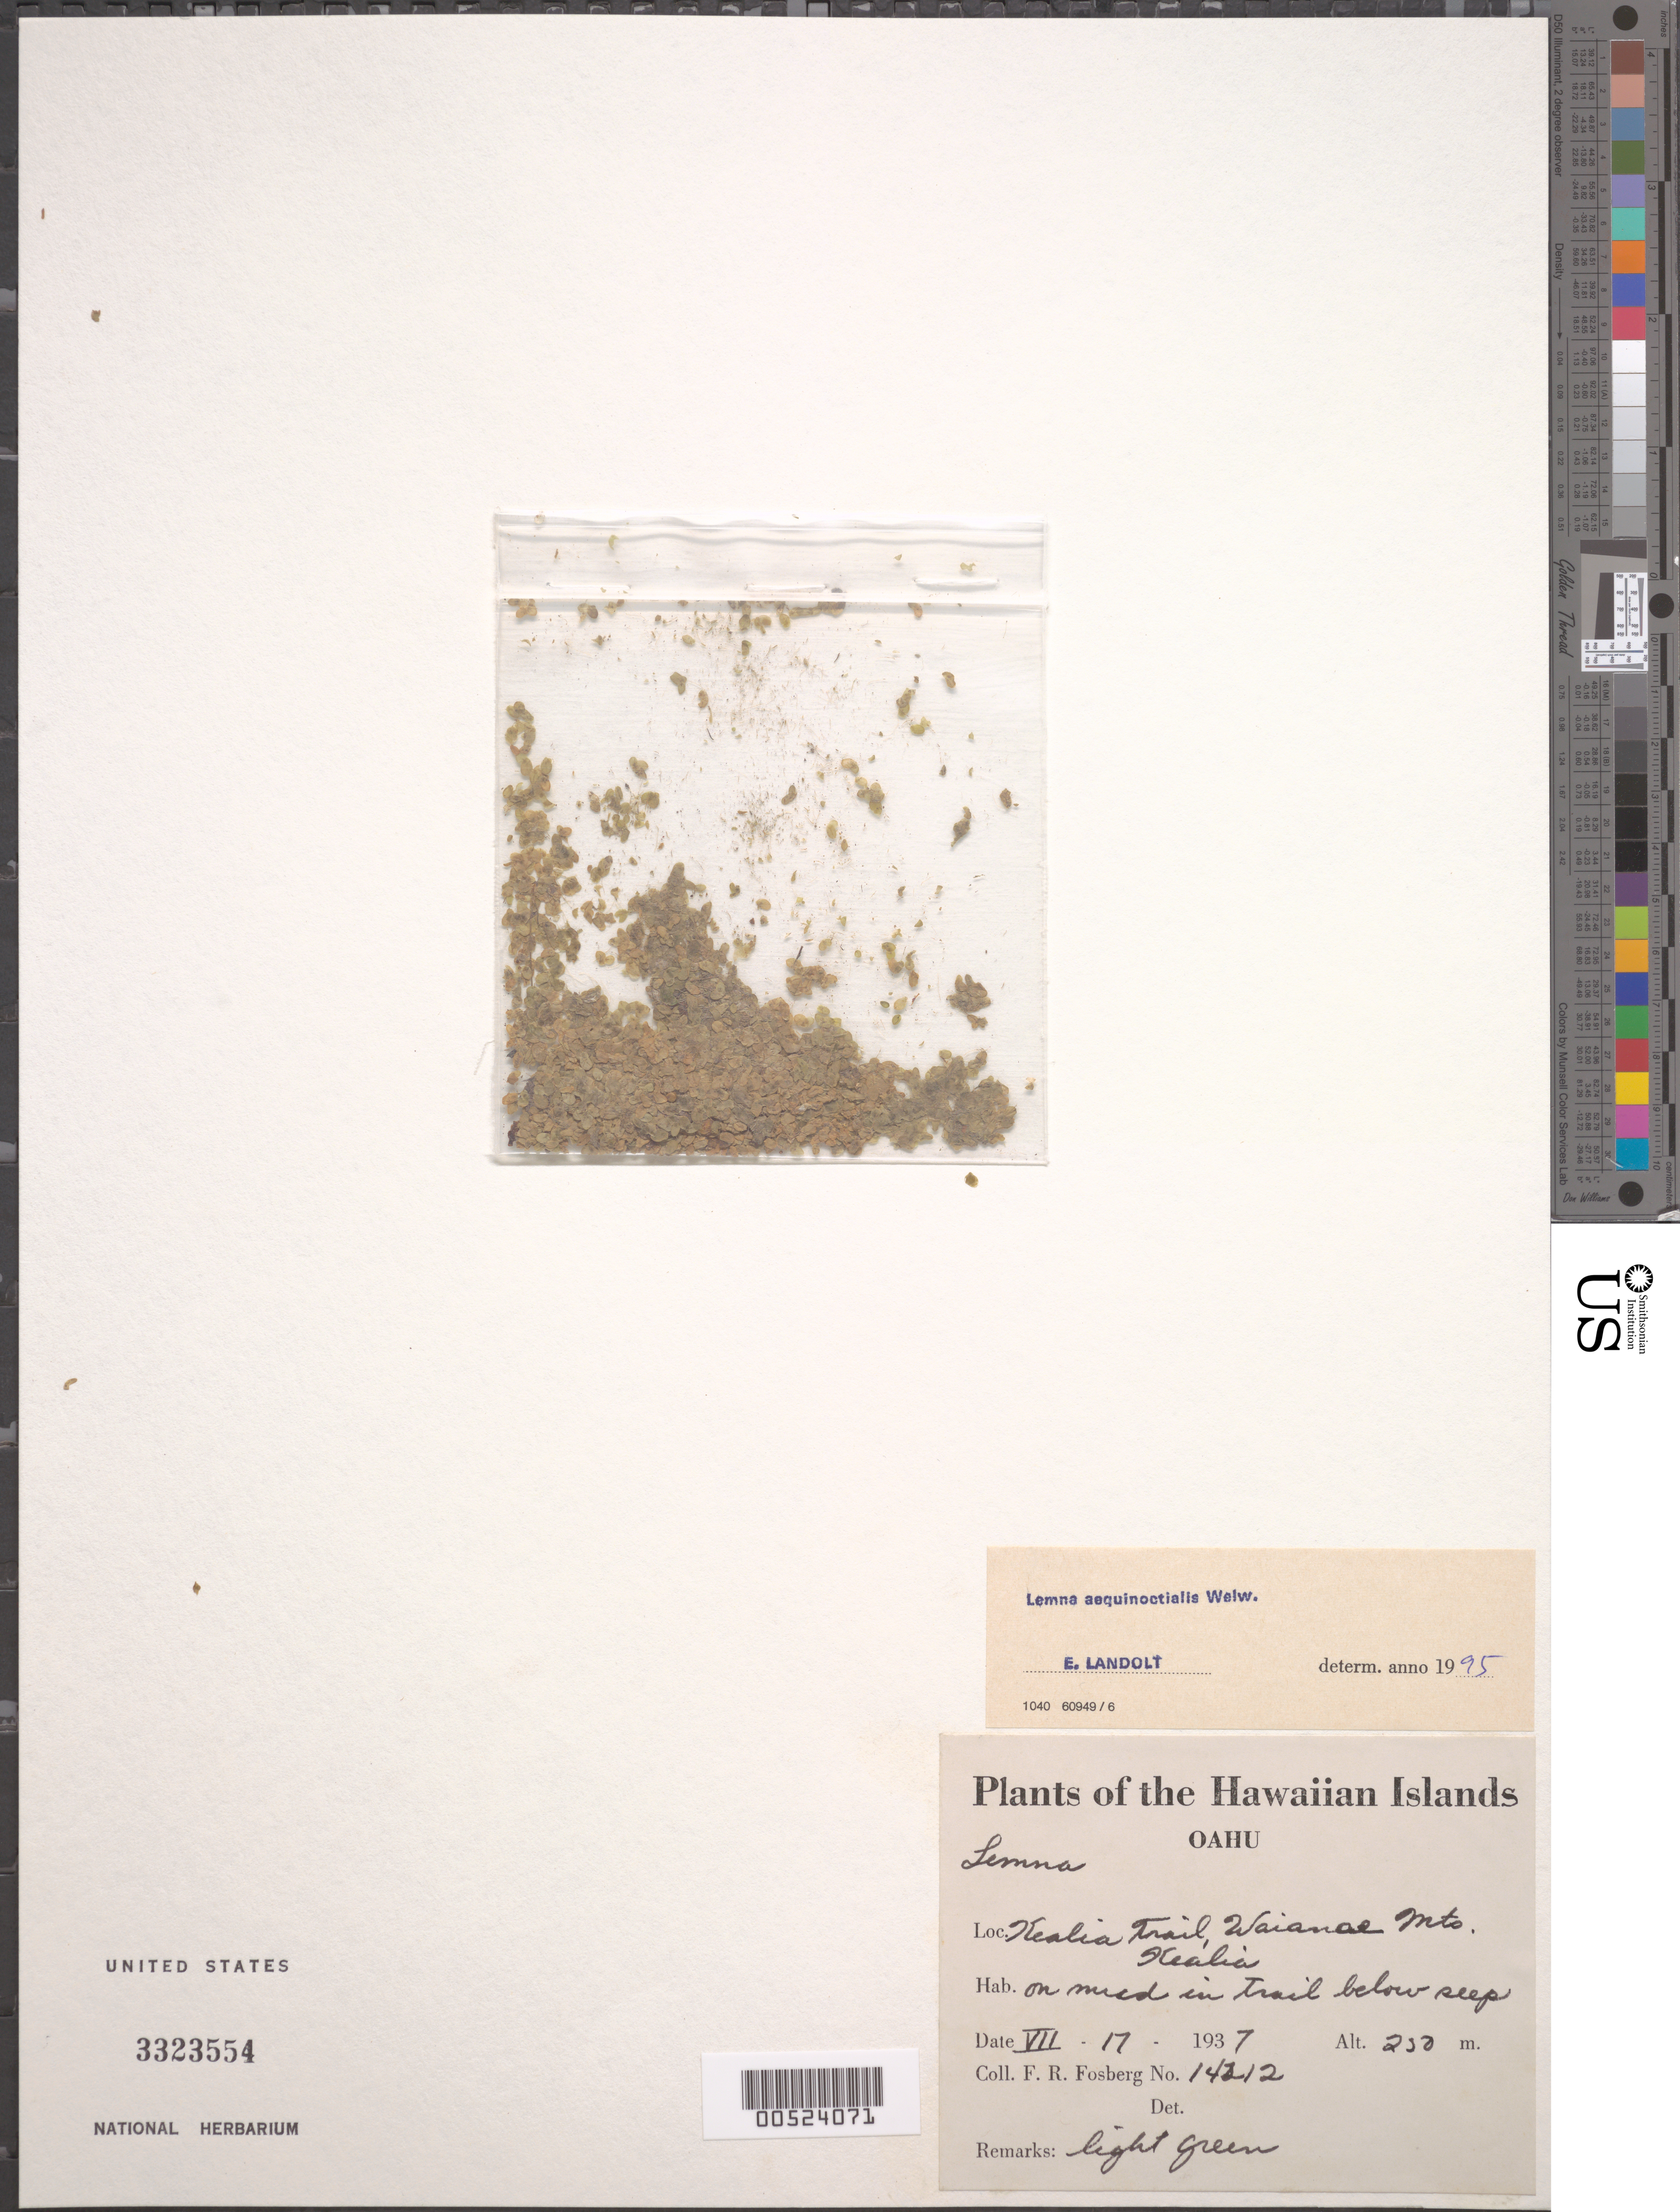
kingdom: Plantae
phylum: Tracheophyta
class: Liliopsida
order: Alismatales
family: Araceae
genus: Lemna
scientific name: Lemna aequinoctialis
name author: Welw.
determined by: Landolt, E.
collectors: F. R. Fosberg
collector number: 14212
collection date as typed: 17 Jul 1937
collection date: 1937-07-17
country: United States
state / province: Hawaii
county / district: Honolulu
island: Oahu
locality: Kealia Trail, Waianae Mts, Kealia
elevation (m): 250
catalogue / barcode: US 3323554